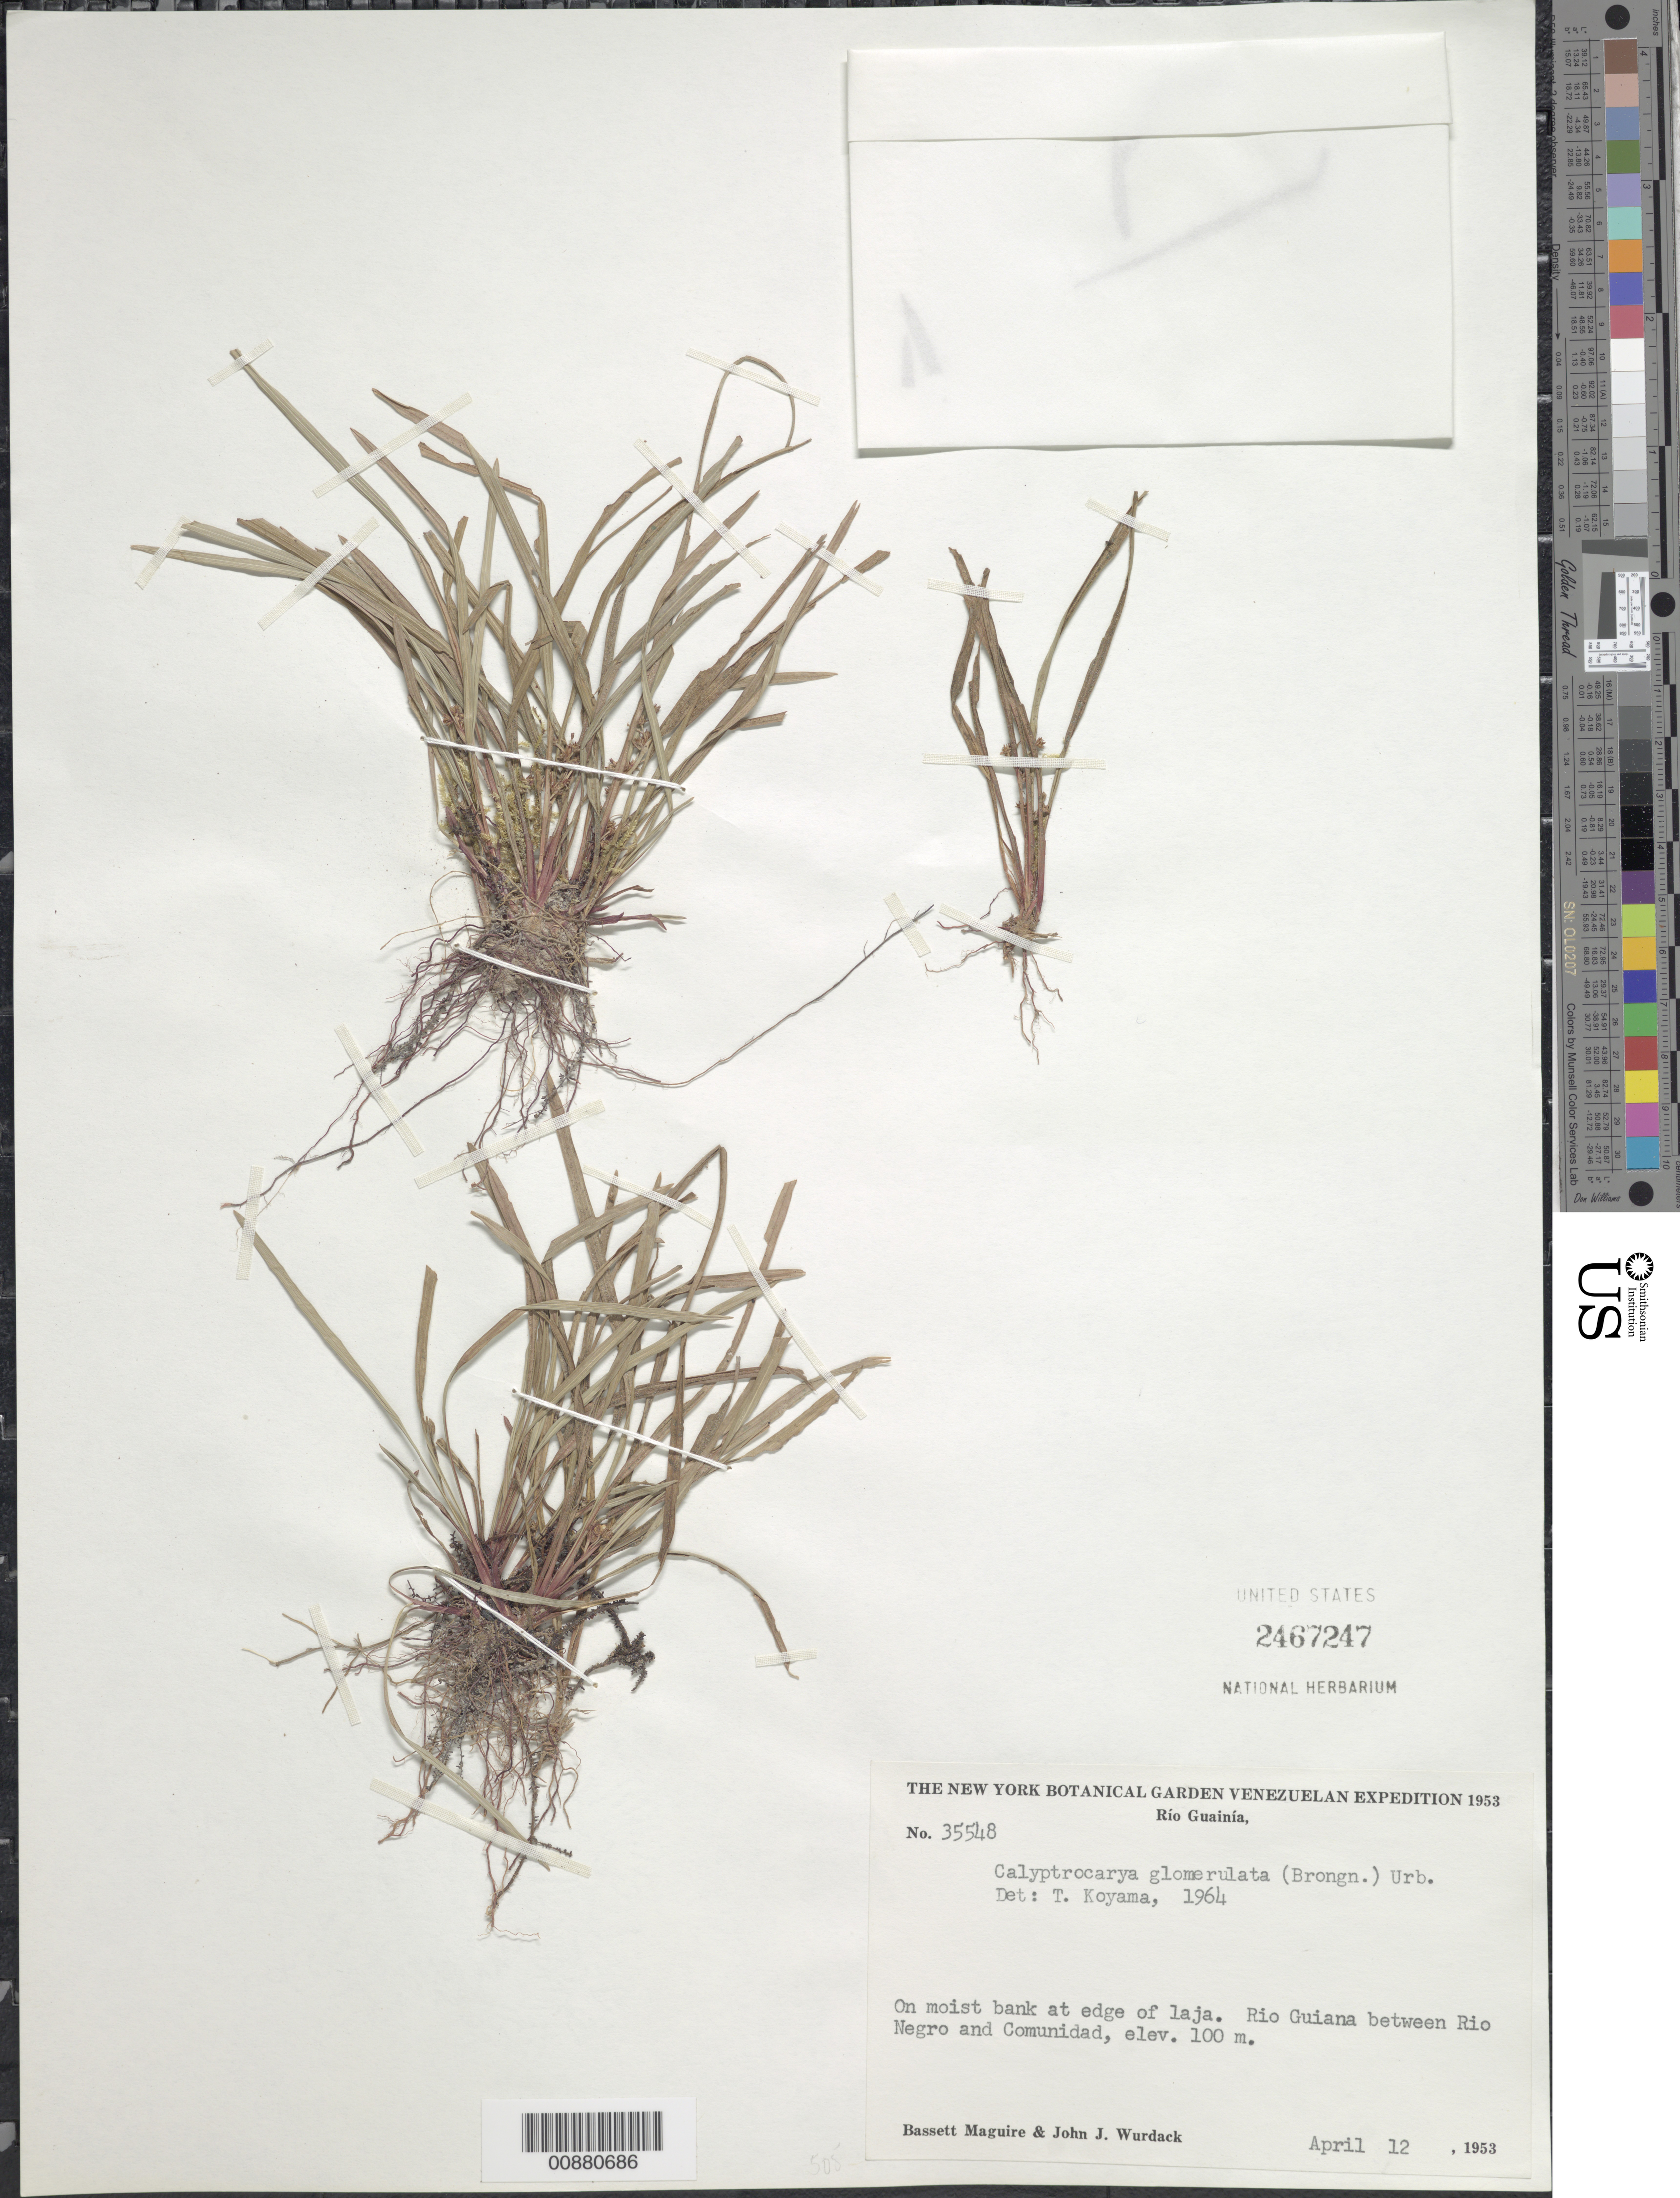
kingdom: Plantae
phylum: Tracheophyta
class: Liliopsida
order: Poales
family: Cyperaceae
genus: Calyptrocarya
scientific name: Calyptrocarya glomerulata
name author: (Brongn.) Urb.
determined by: Koyama, Tetsuo M.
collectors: B. Maguire & J. J. Wurdack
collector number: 35548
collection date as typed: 12-Apr-53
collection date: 1953-04-12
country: Venezuela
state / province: Amazonas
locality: Río Guainía, between Río Negro and Comunidad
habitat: Moist bank at edge of laja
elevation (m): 100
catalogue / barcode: US 2467247